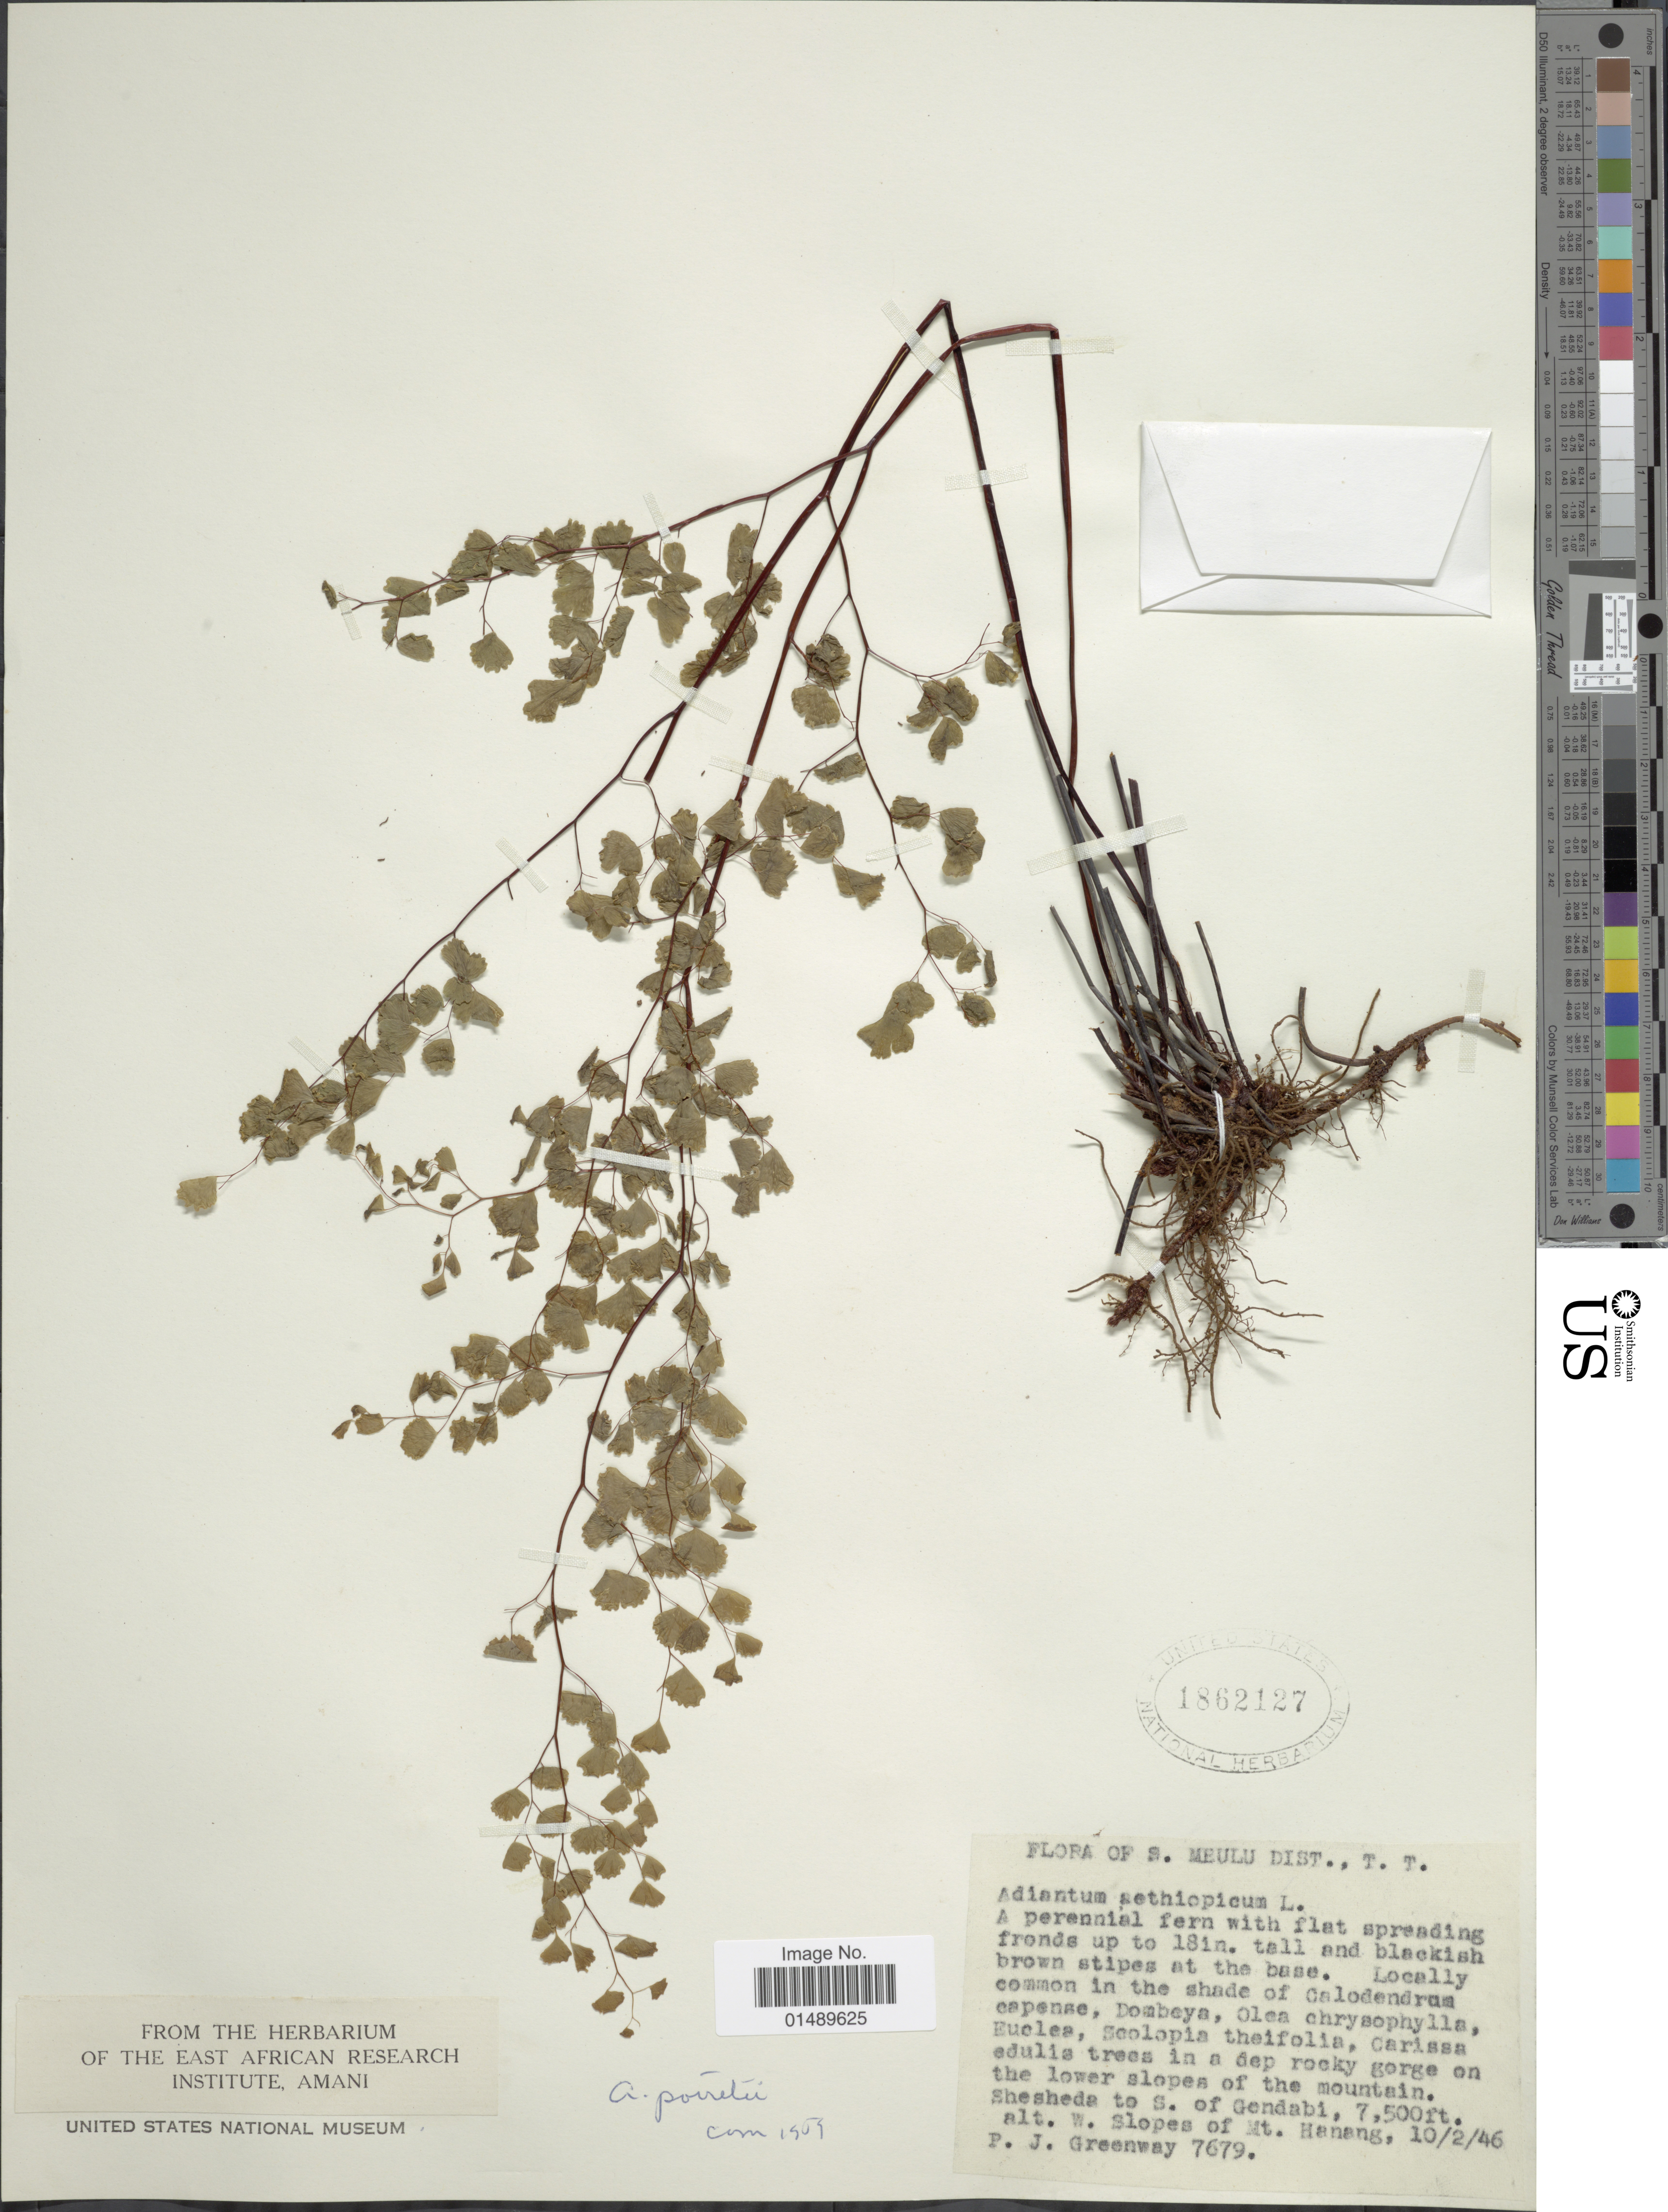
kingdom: Plantae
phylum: Tracheophyta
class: Polypodiopsida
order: Polypodiales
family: Pteridaceae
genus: Adiantum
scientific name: Adiantum poiretii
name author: Wikstr.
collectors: P. J. Greenway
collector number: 7679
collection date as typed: Transcribed d/m/y: 10/2/46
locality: S. Meulu Dist., T. T., Shesheda to S. of Gendabi, W. slopes of Mt. Hanang.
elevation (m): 2286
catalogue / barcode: US 1862127